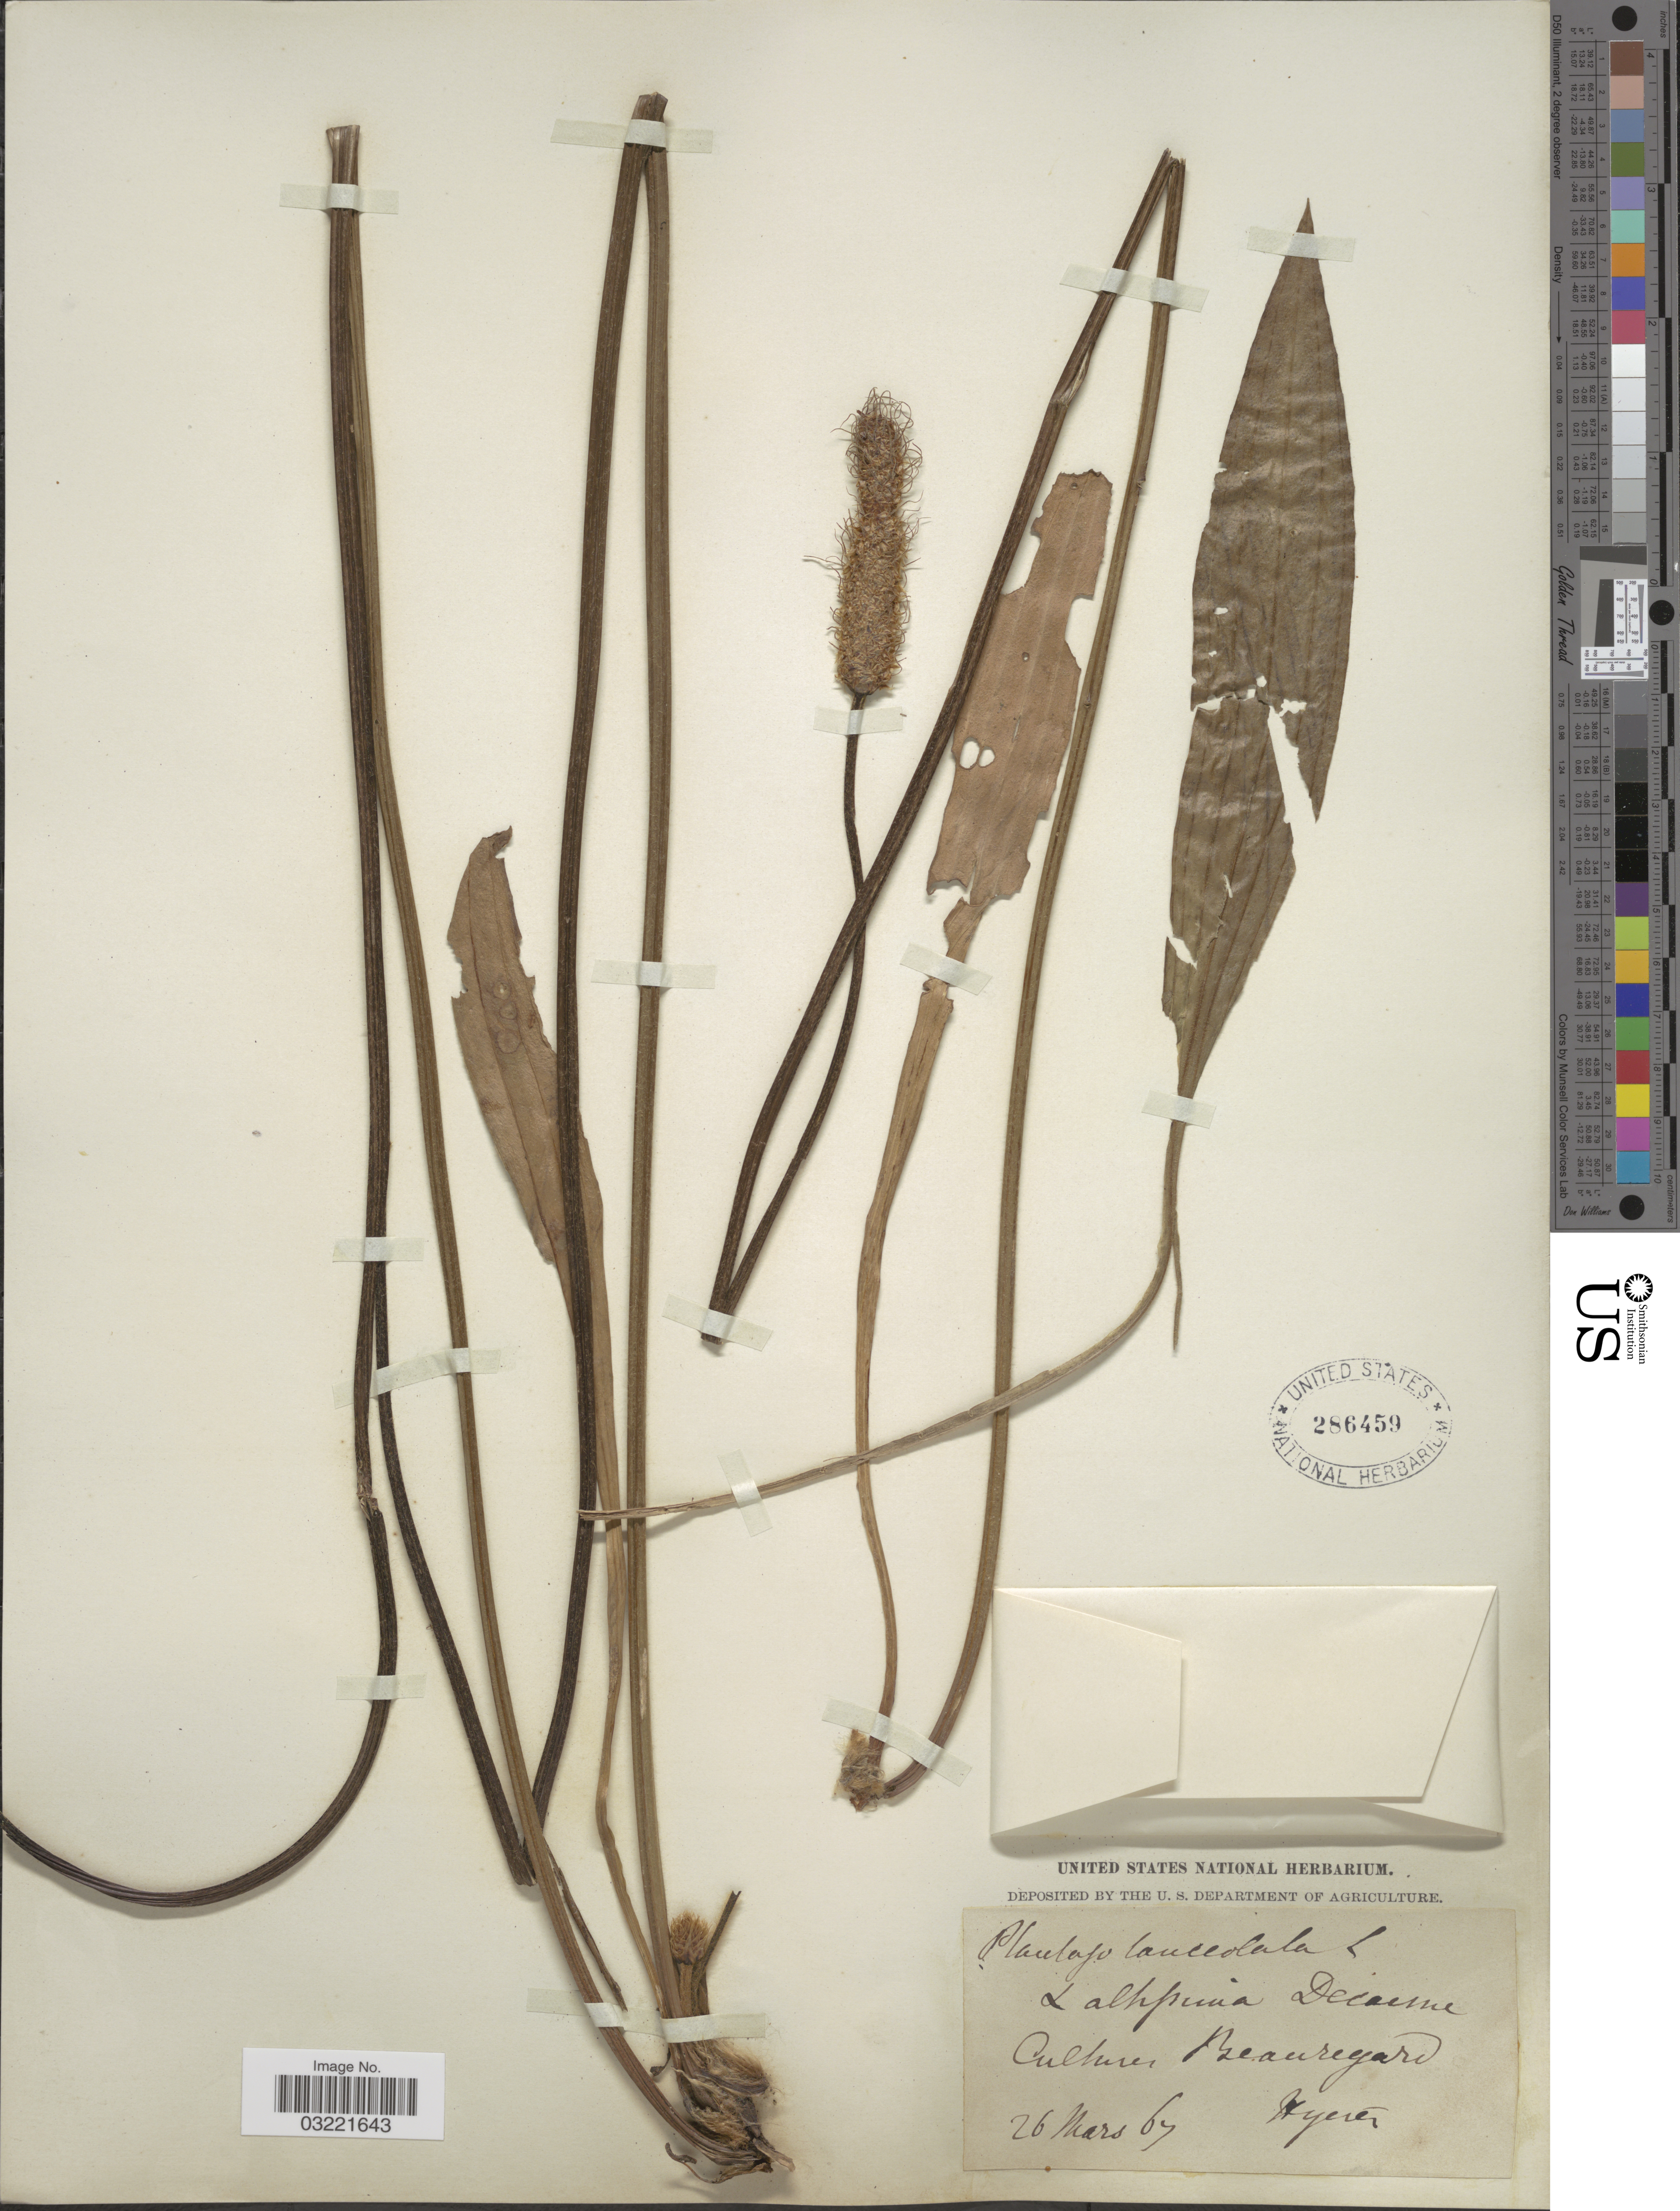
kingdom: Plantae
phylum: Tracheophyta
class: Magnoliopsida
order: Lamiales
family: Plantaginaceae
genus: Plantago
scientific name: Plantago lanceolata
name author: L.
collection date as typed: Transcribed d/m/y: 26/3/67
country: France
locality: Cultures Beauregard [unsure placement] Hyerés.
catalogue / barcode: US 286459